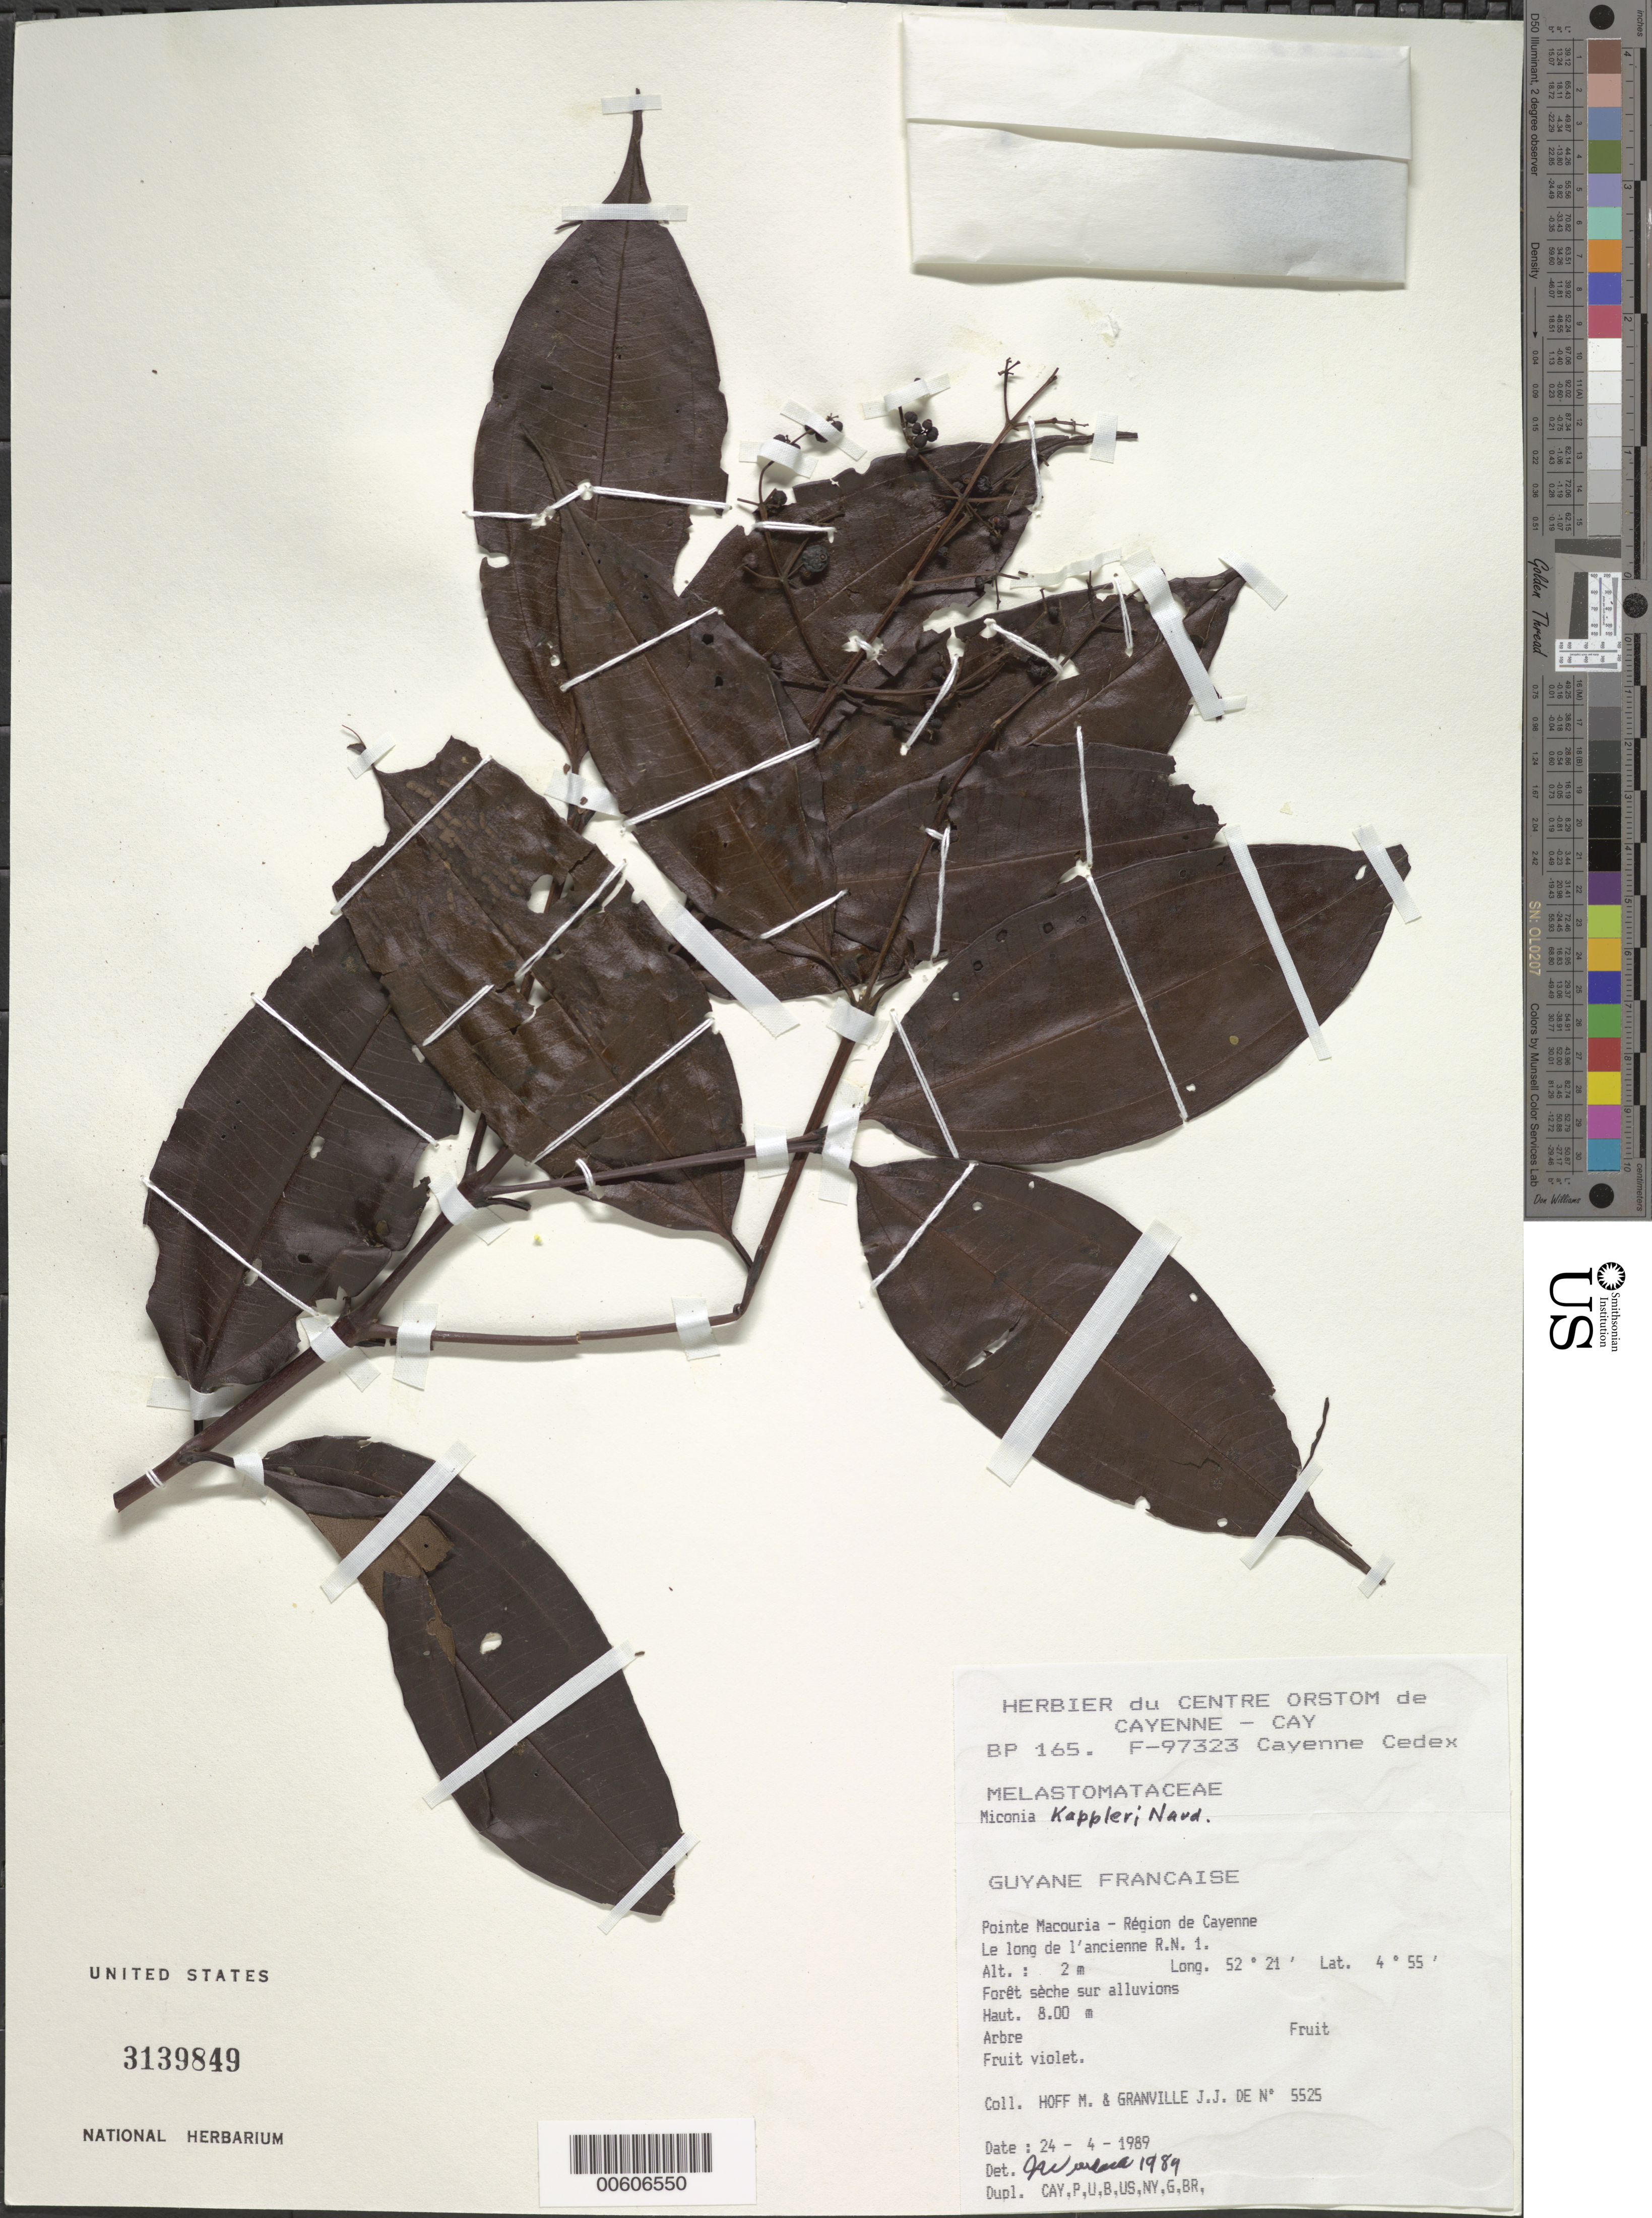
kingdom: Plantae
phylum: Tracheophyta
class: Magnoliopsida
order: Myrtales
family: Melastomataceae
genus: Miconia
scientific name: Miconia kappleri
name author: Naudin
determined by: Wurdack, John J., (US), US (UNITED STATES)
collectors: M. Hoff & J.-J. de Granville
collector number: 5525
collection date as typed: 24-Apr-89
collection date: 1989-04-24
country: French Guiana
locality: Pointe Macouria, région de Cayenne, le long de l'ancienne RN 1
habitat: Foret seche sur alluvions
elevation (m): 2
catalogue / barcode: US 3139849